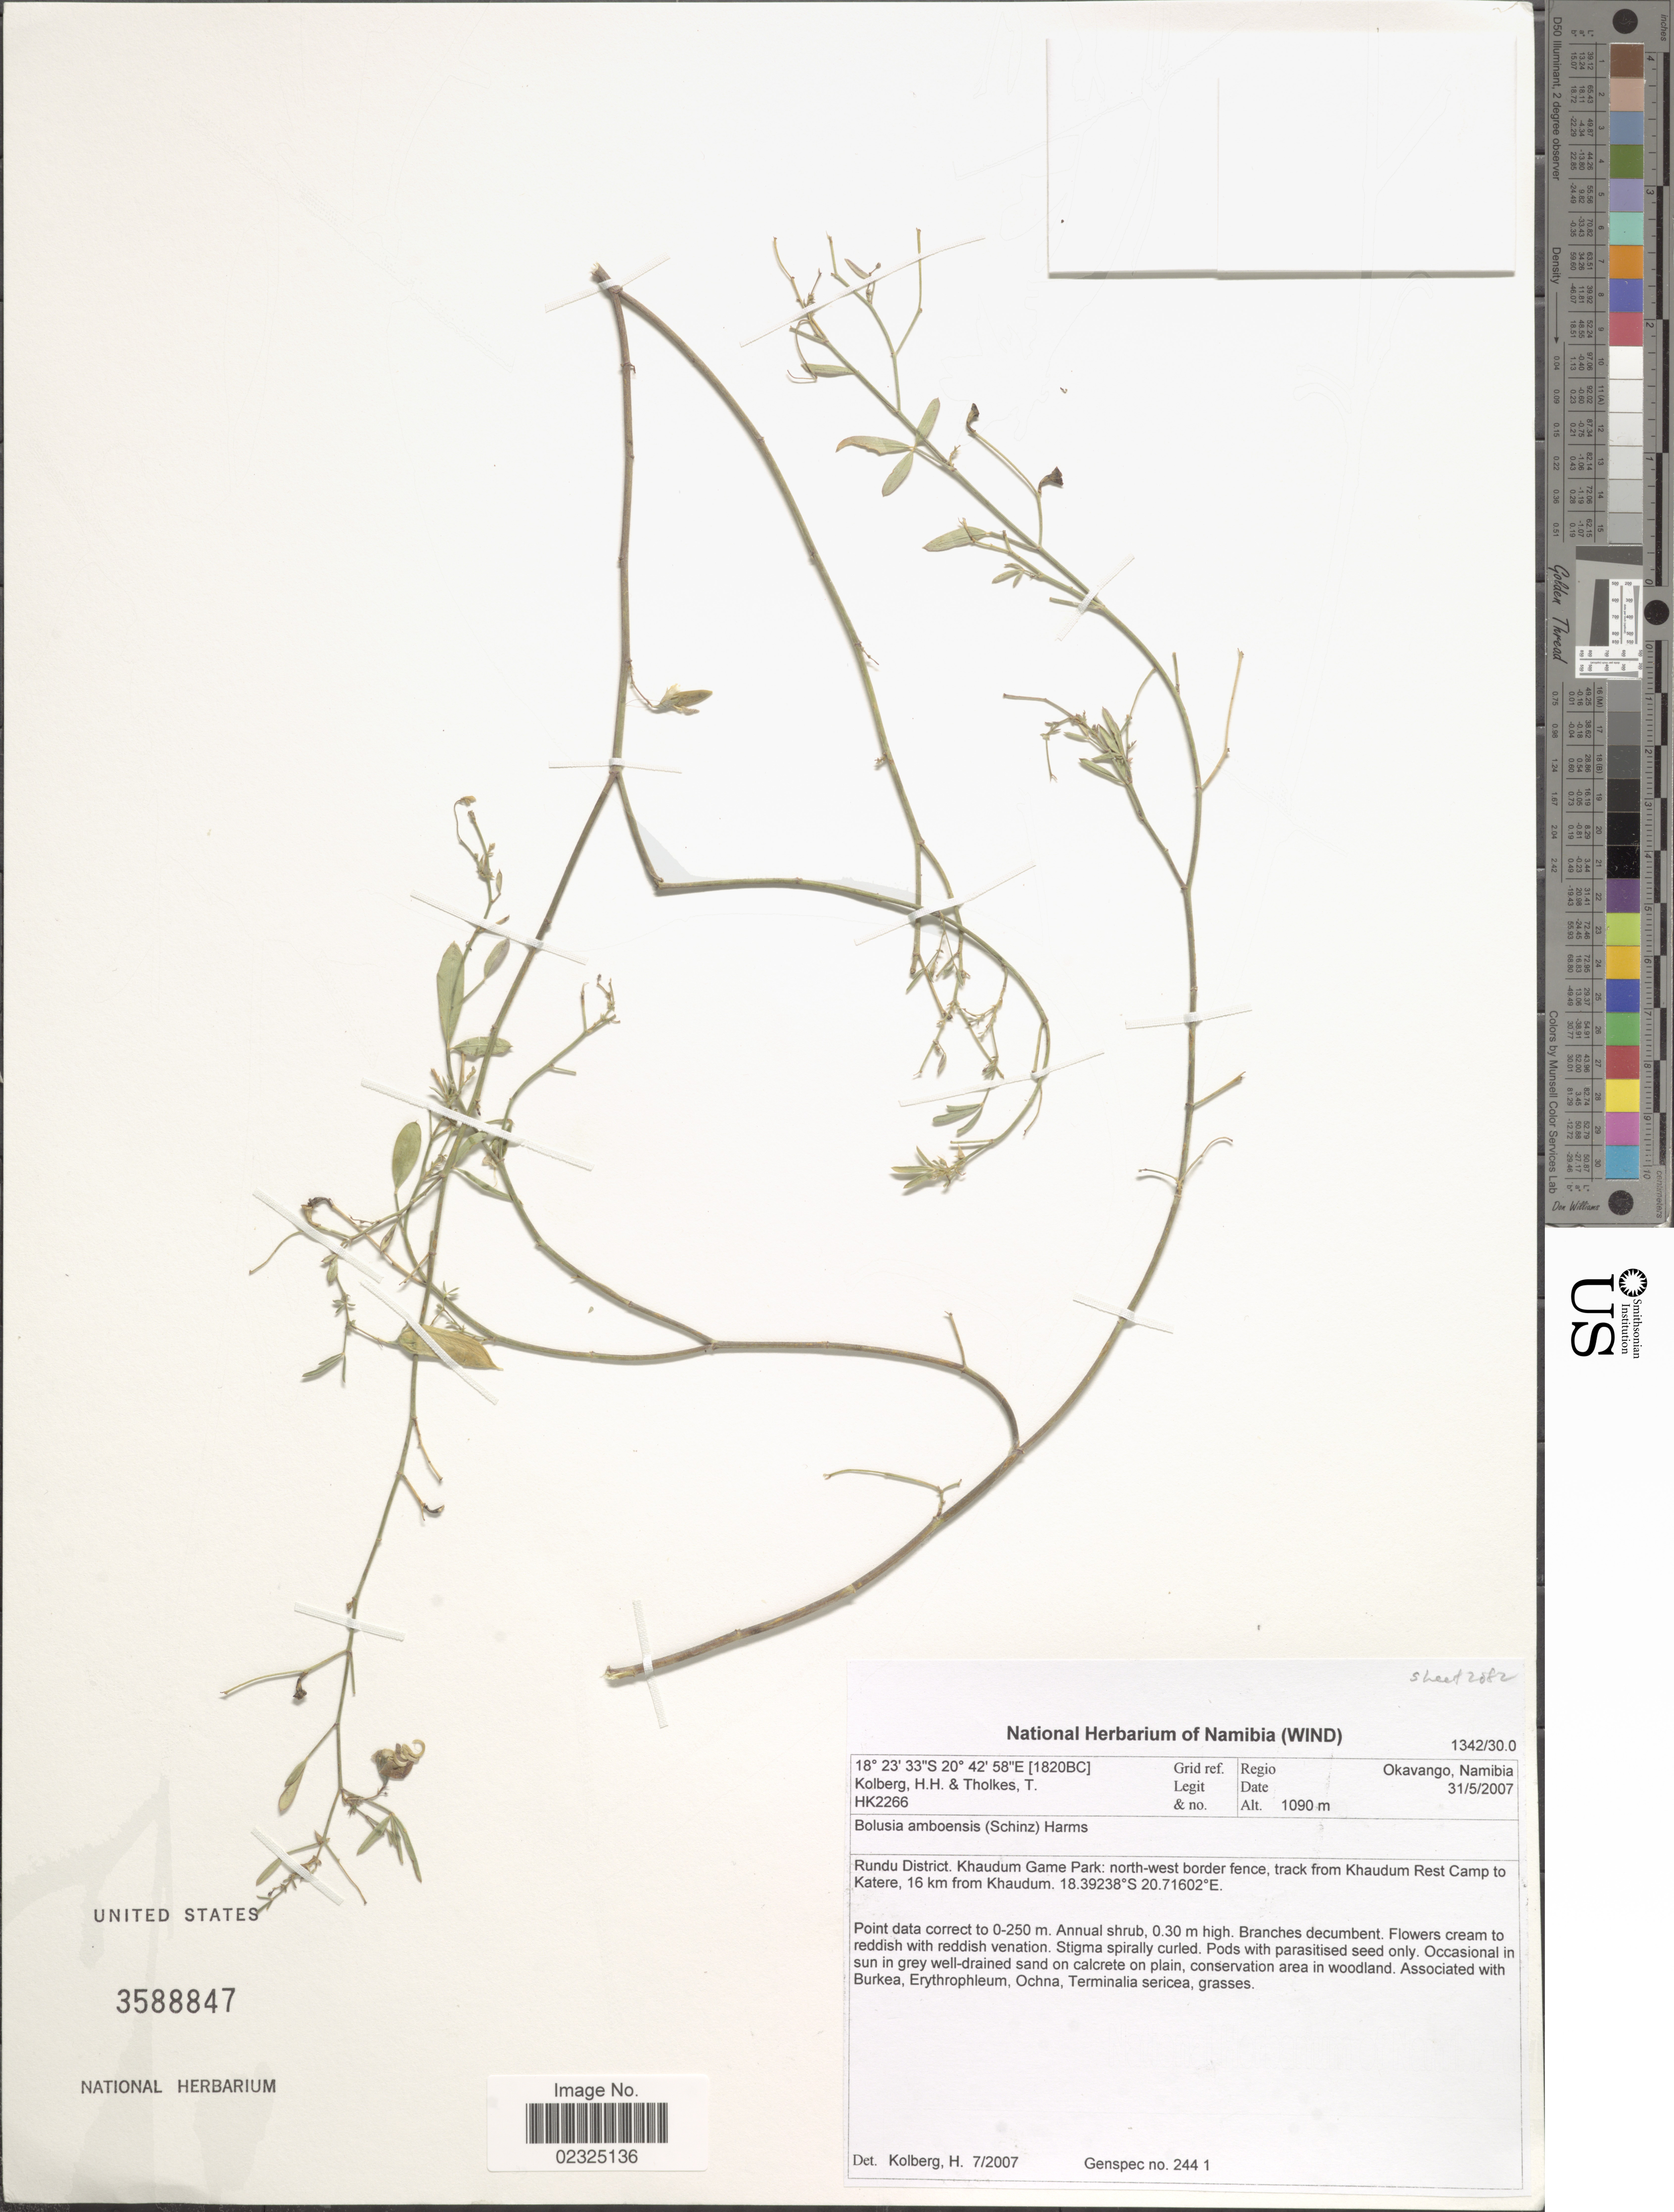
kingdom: Plantae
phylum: Tracheophyta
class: Magnoliopsida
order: Fabales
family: Fabaceae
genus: Bolusia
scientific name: Bolusia sp.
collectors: H. H. Kolberg & T. Tholkes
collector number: HK2266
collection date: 2007-05-31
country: Namibia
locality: Okavango, Rundu District, Khaudum Game Park: north-west border fence, track from Khaudum Rest Camp to Katere, 16 km from Khaudum.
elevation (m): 1090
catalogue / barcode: US 358847